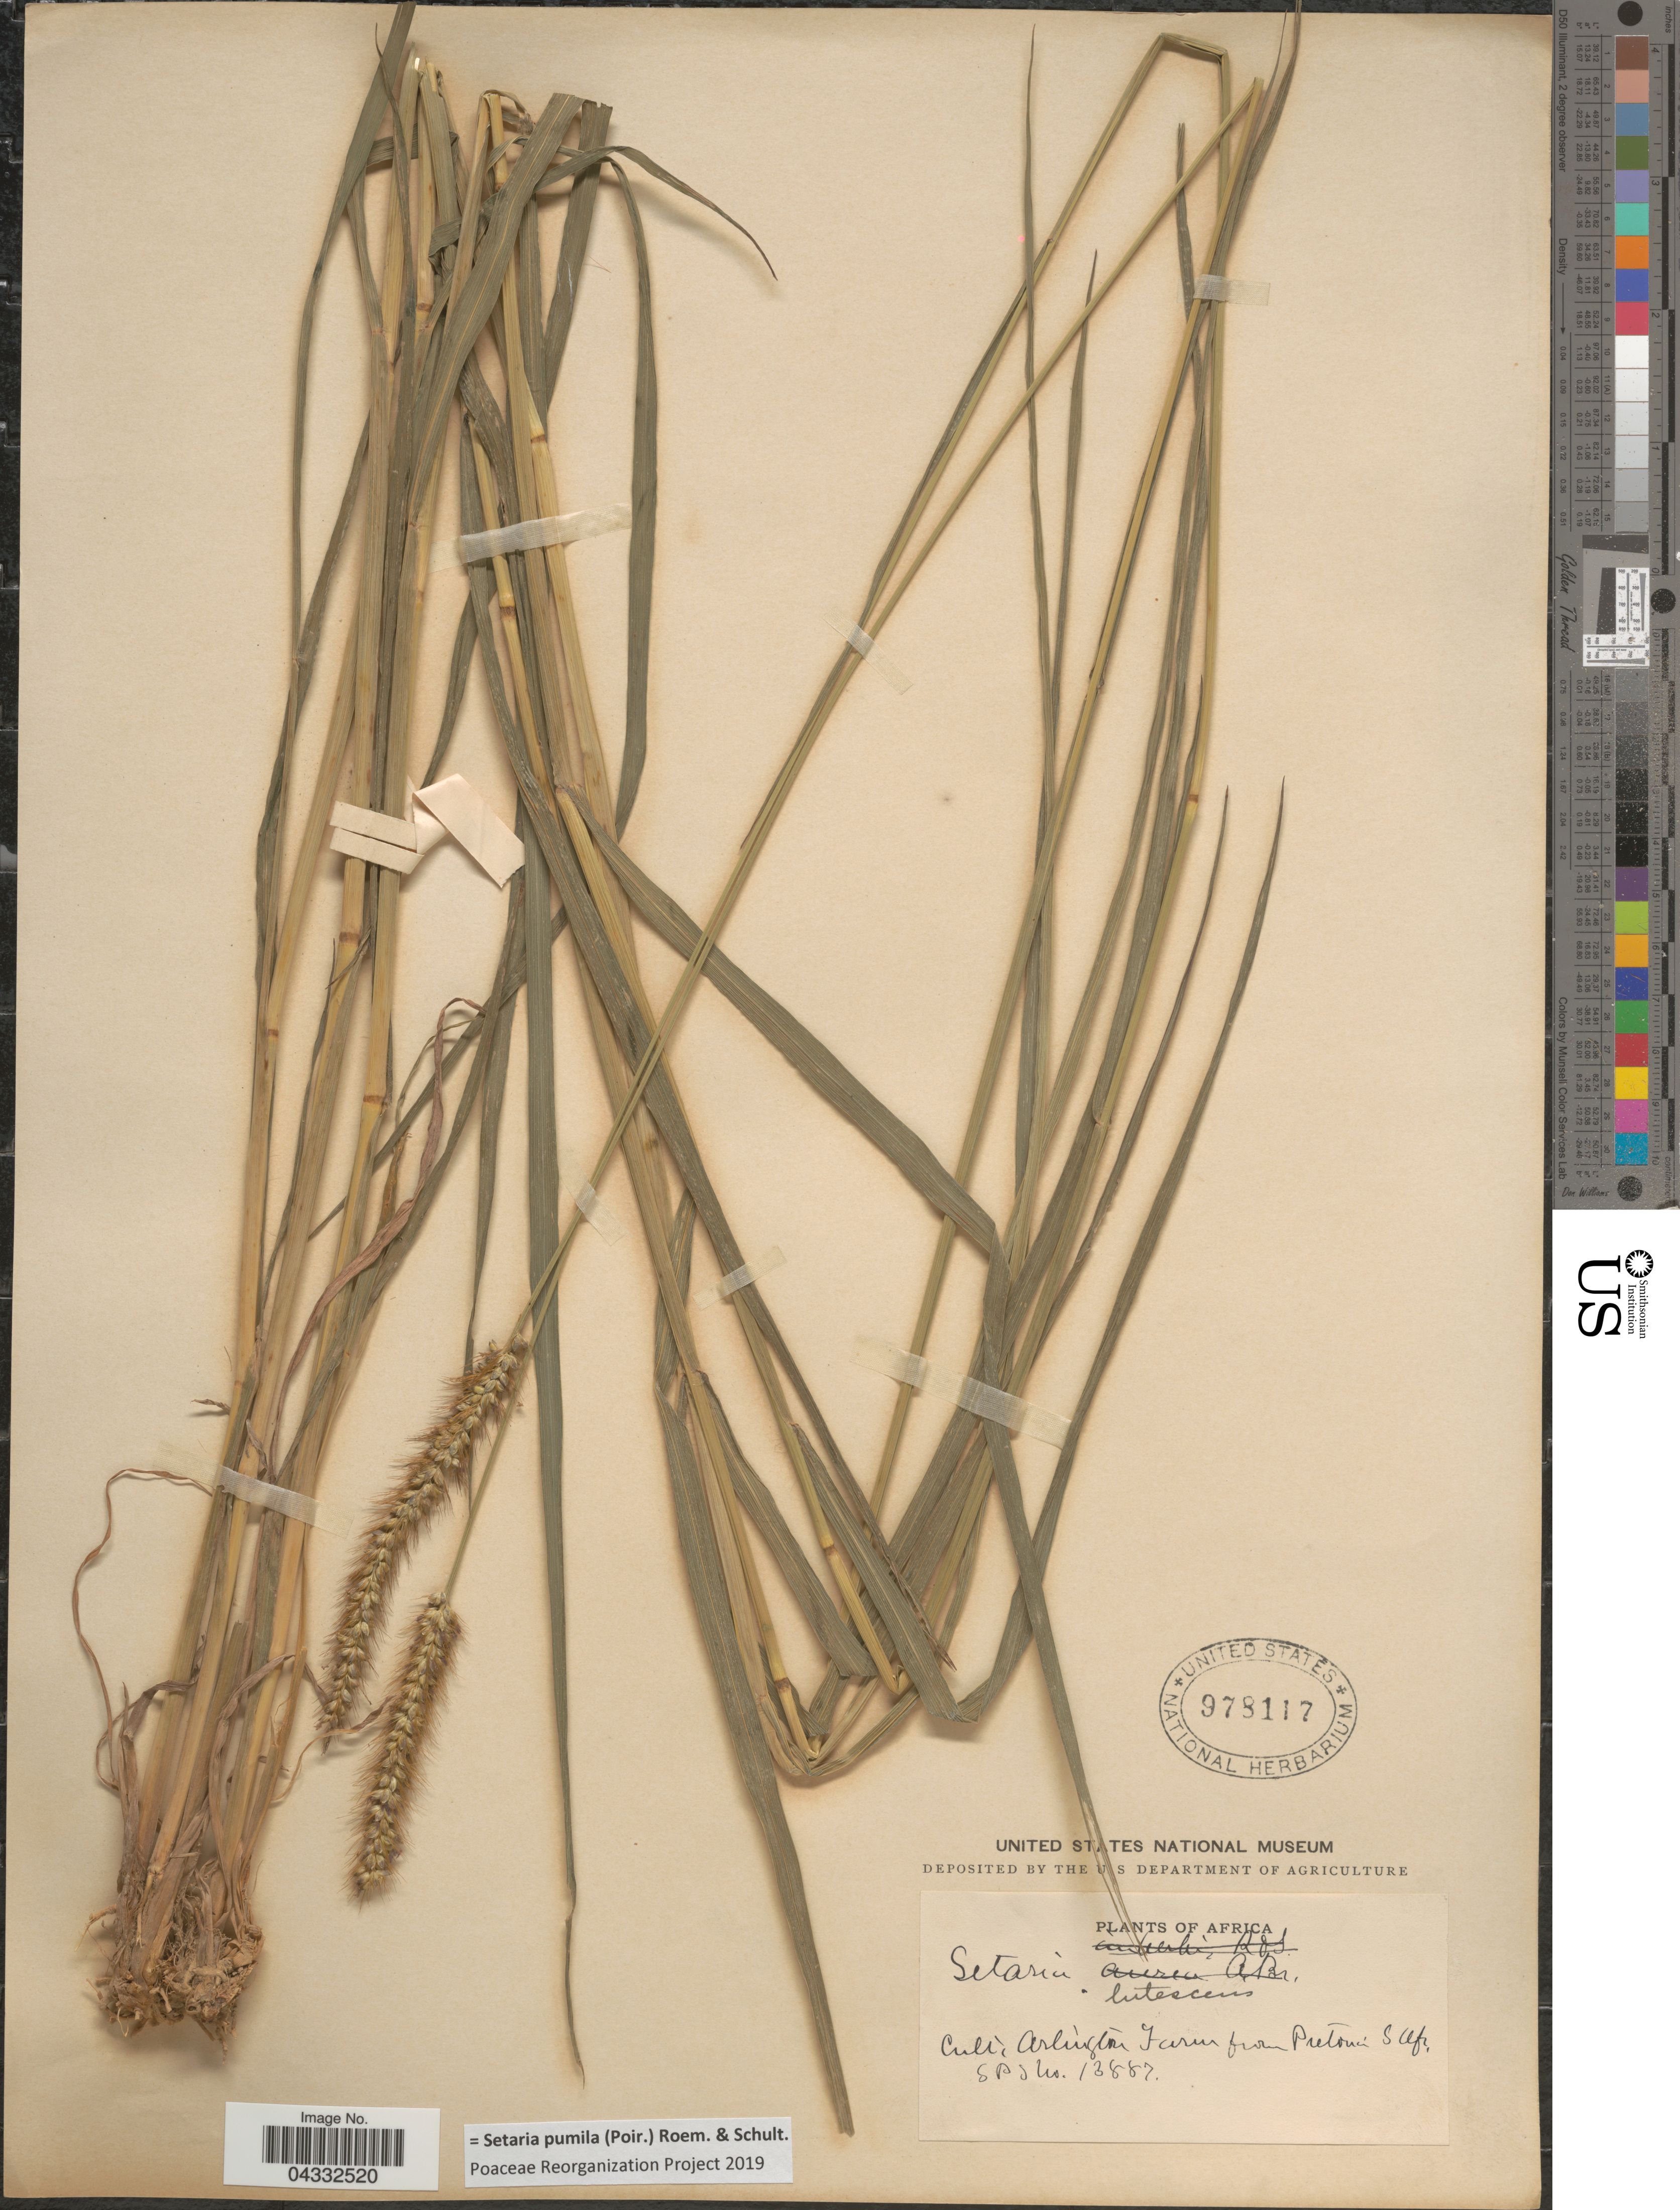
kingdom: Plantae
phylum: Tracheophyta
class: Liliopsida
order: Poales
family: Poaceae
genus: Setaria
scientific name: Setaria pumila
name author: (Poir.) Roem. & Schult.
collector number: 13887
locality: Arlington Farm.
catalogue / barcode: US 978117